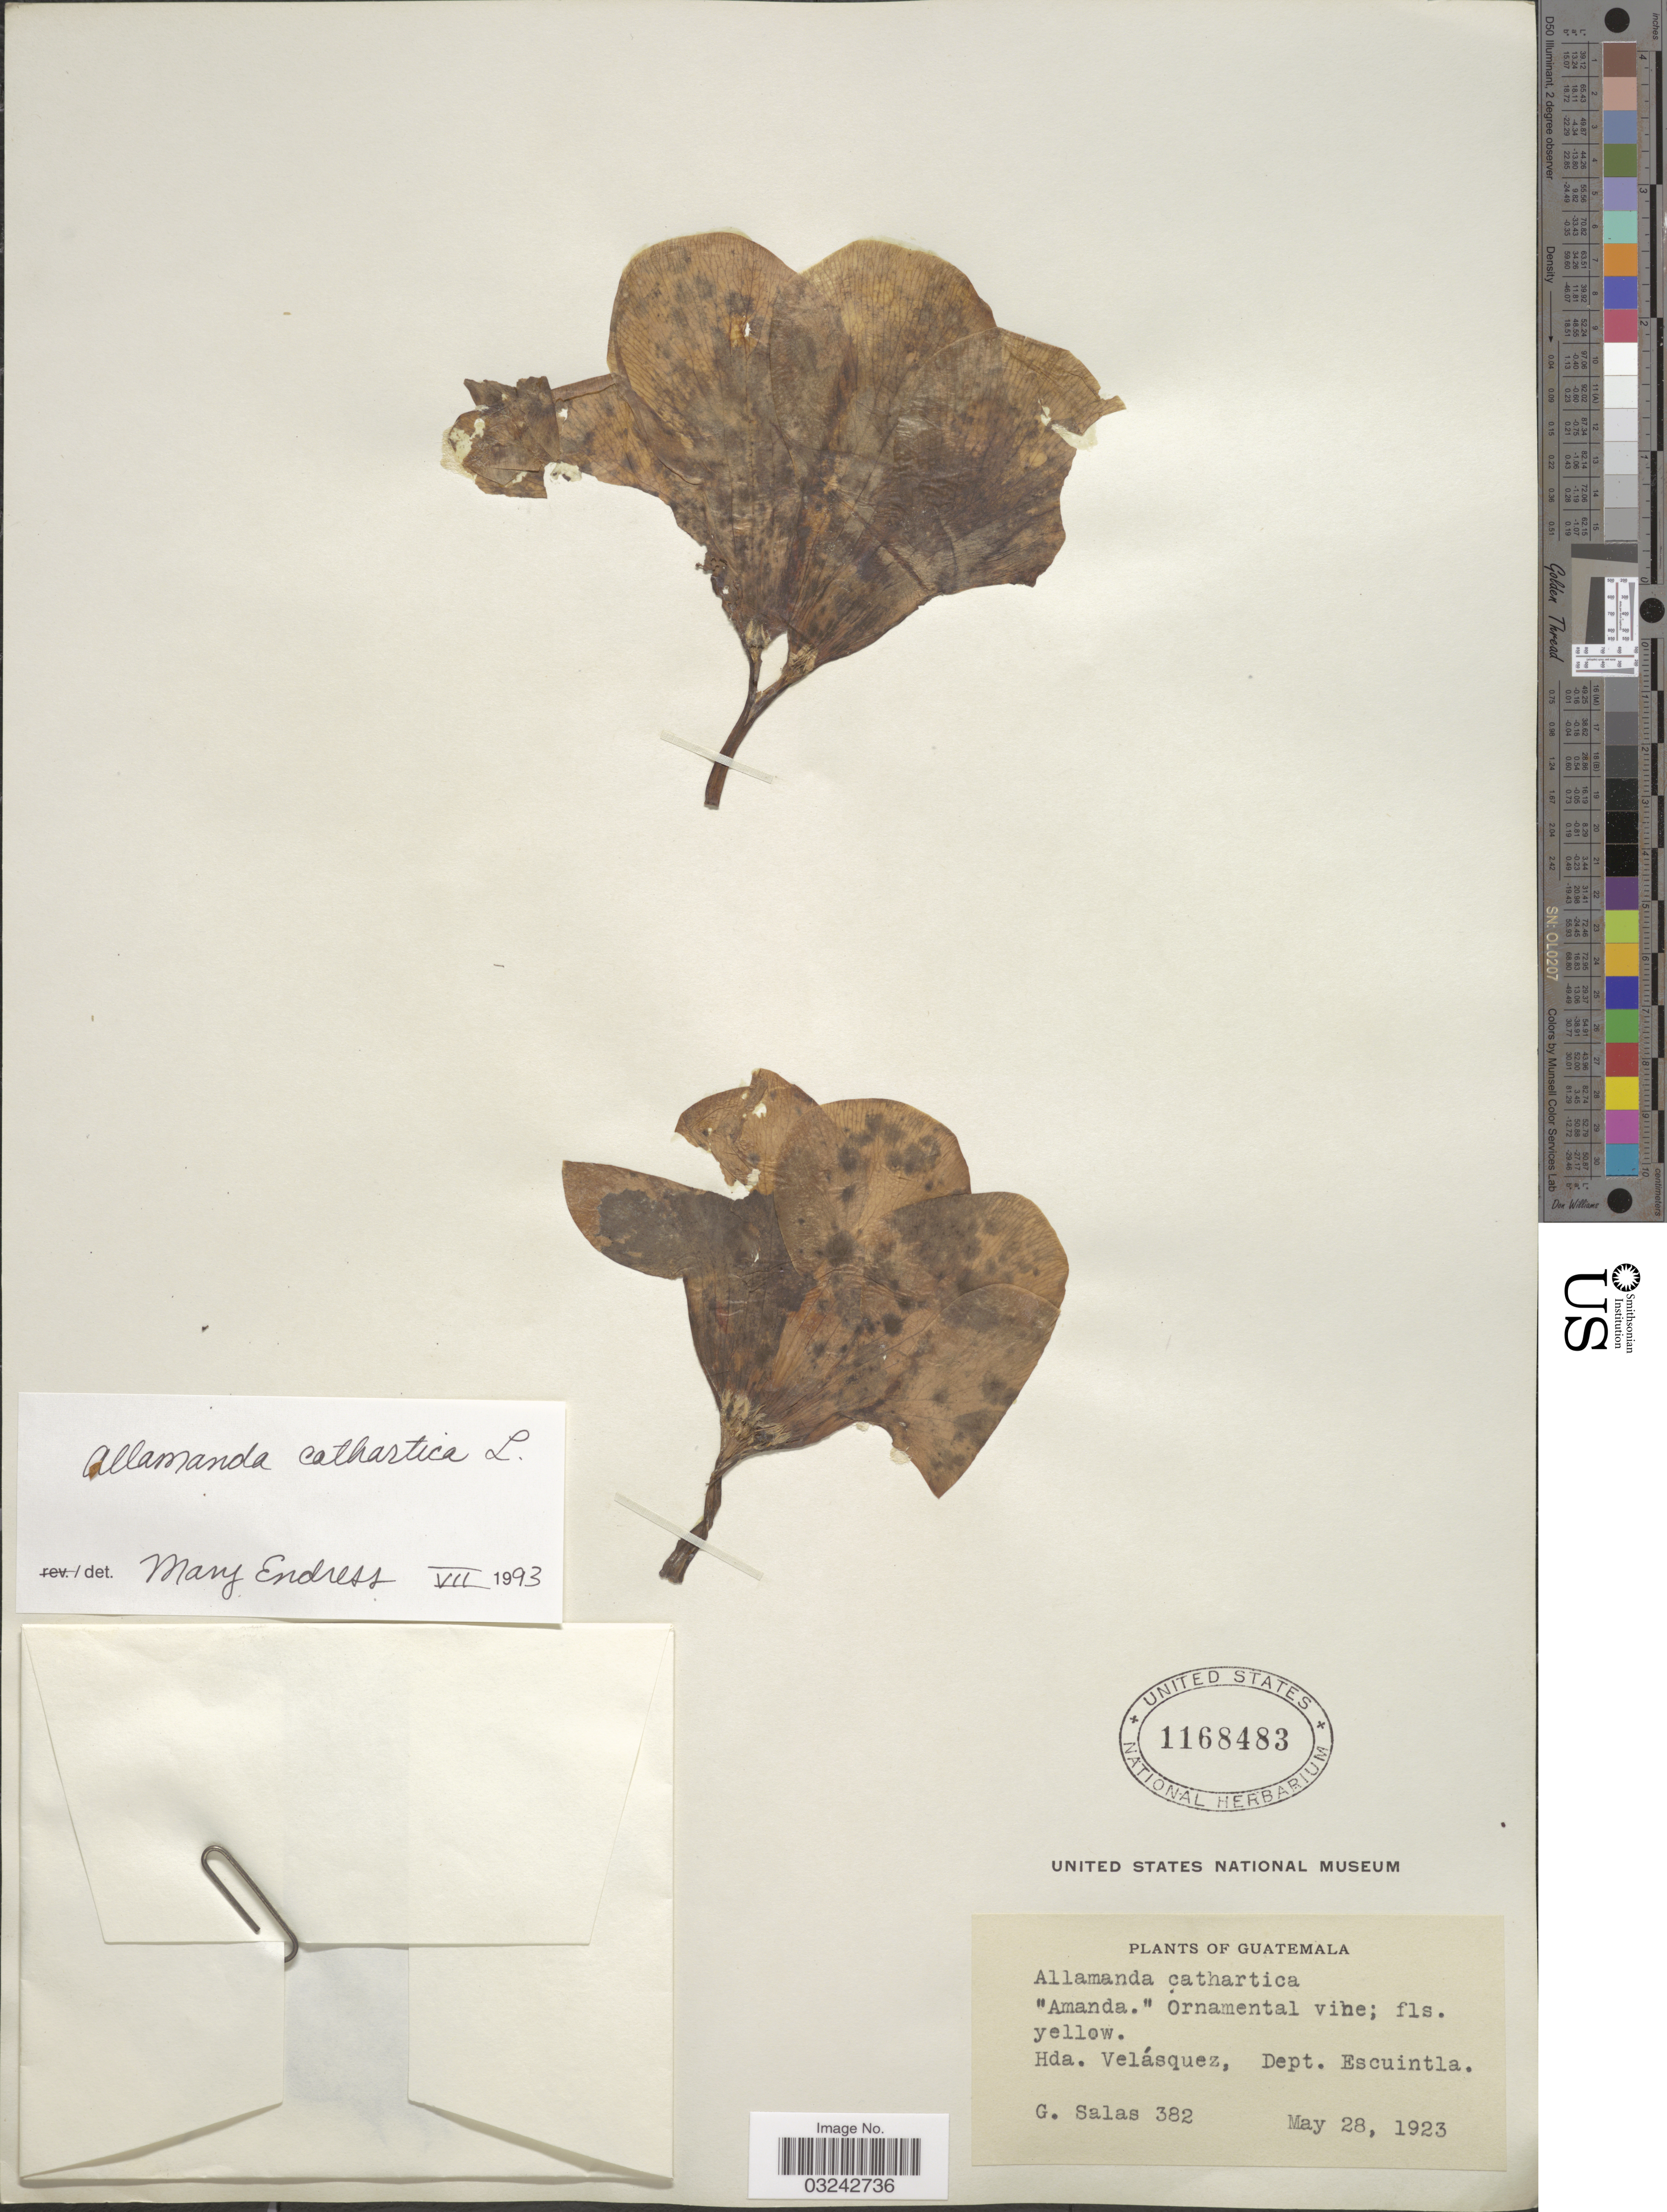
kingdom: Plantae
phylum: Tracheophyta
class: Magnoliopsida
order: Gentianales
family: Apocynaceae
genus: Allamanda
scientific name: Allamanda cathartica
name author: L.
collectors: G. Salas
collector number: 382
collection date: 1923-05-28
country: Guatemala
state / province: Escuintla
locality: Hda. Velásquez, Dept. Escuintla.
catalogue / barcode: US 1168483